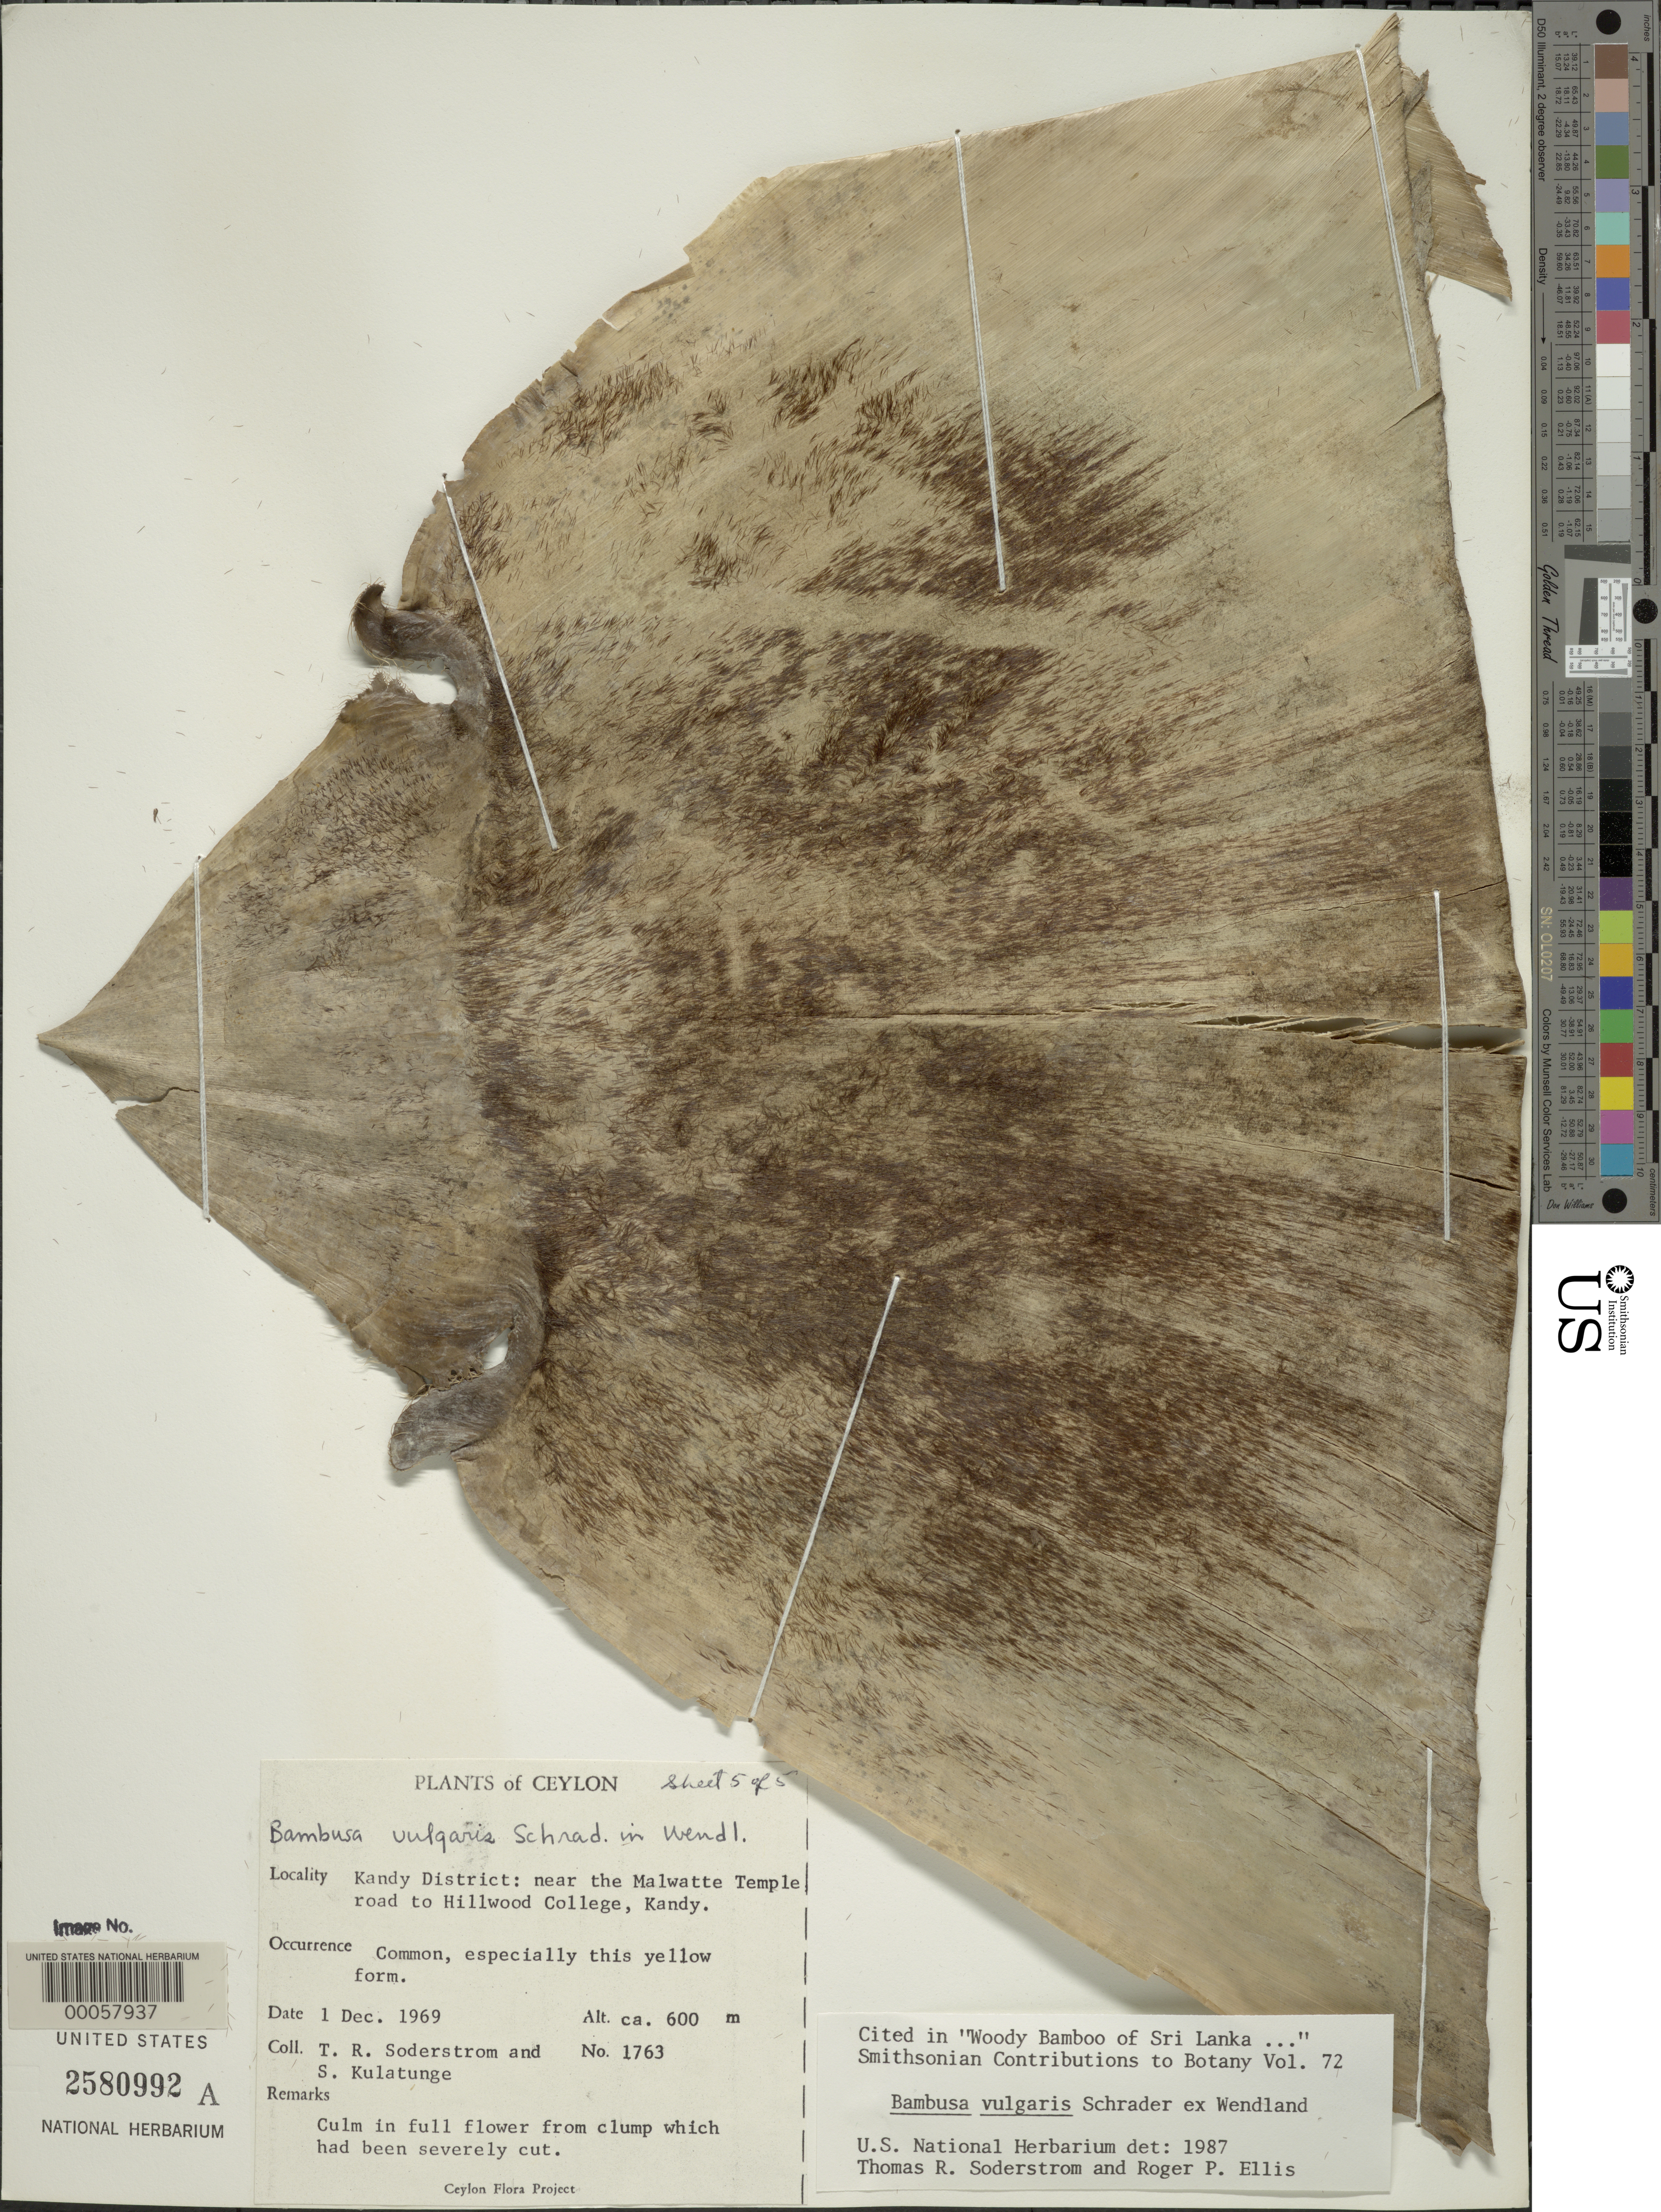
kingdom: Plantae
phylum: Tracheophyta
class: Liliopsida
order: Poales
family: Poaceae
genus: Bambusa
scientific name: Bambusa vulgaris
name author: Schrad. ex J.C. Wendl.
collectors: T. R. Soderstrom & S. Kulatunge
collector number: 1763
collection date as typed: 01 Dec 1969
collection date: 1969-12-01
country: Sri Lanka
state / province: Central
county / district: Kandy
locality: Near the malwatte temple road to hillwood college, kandy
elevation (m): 600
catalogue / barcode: US 2580992A